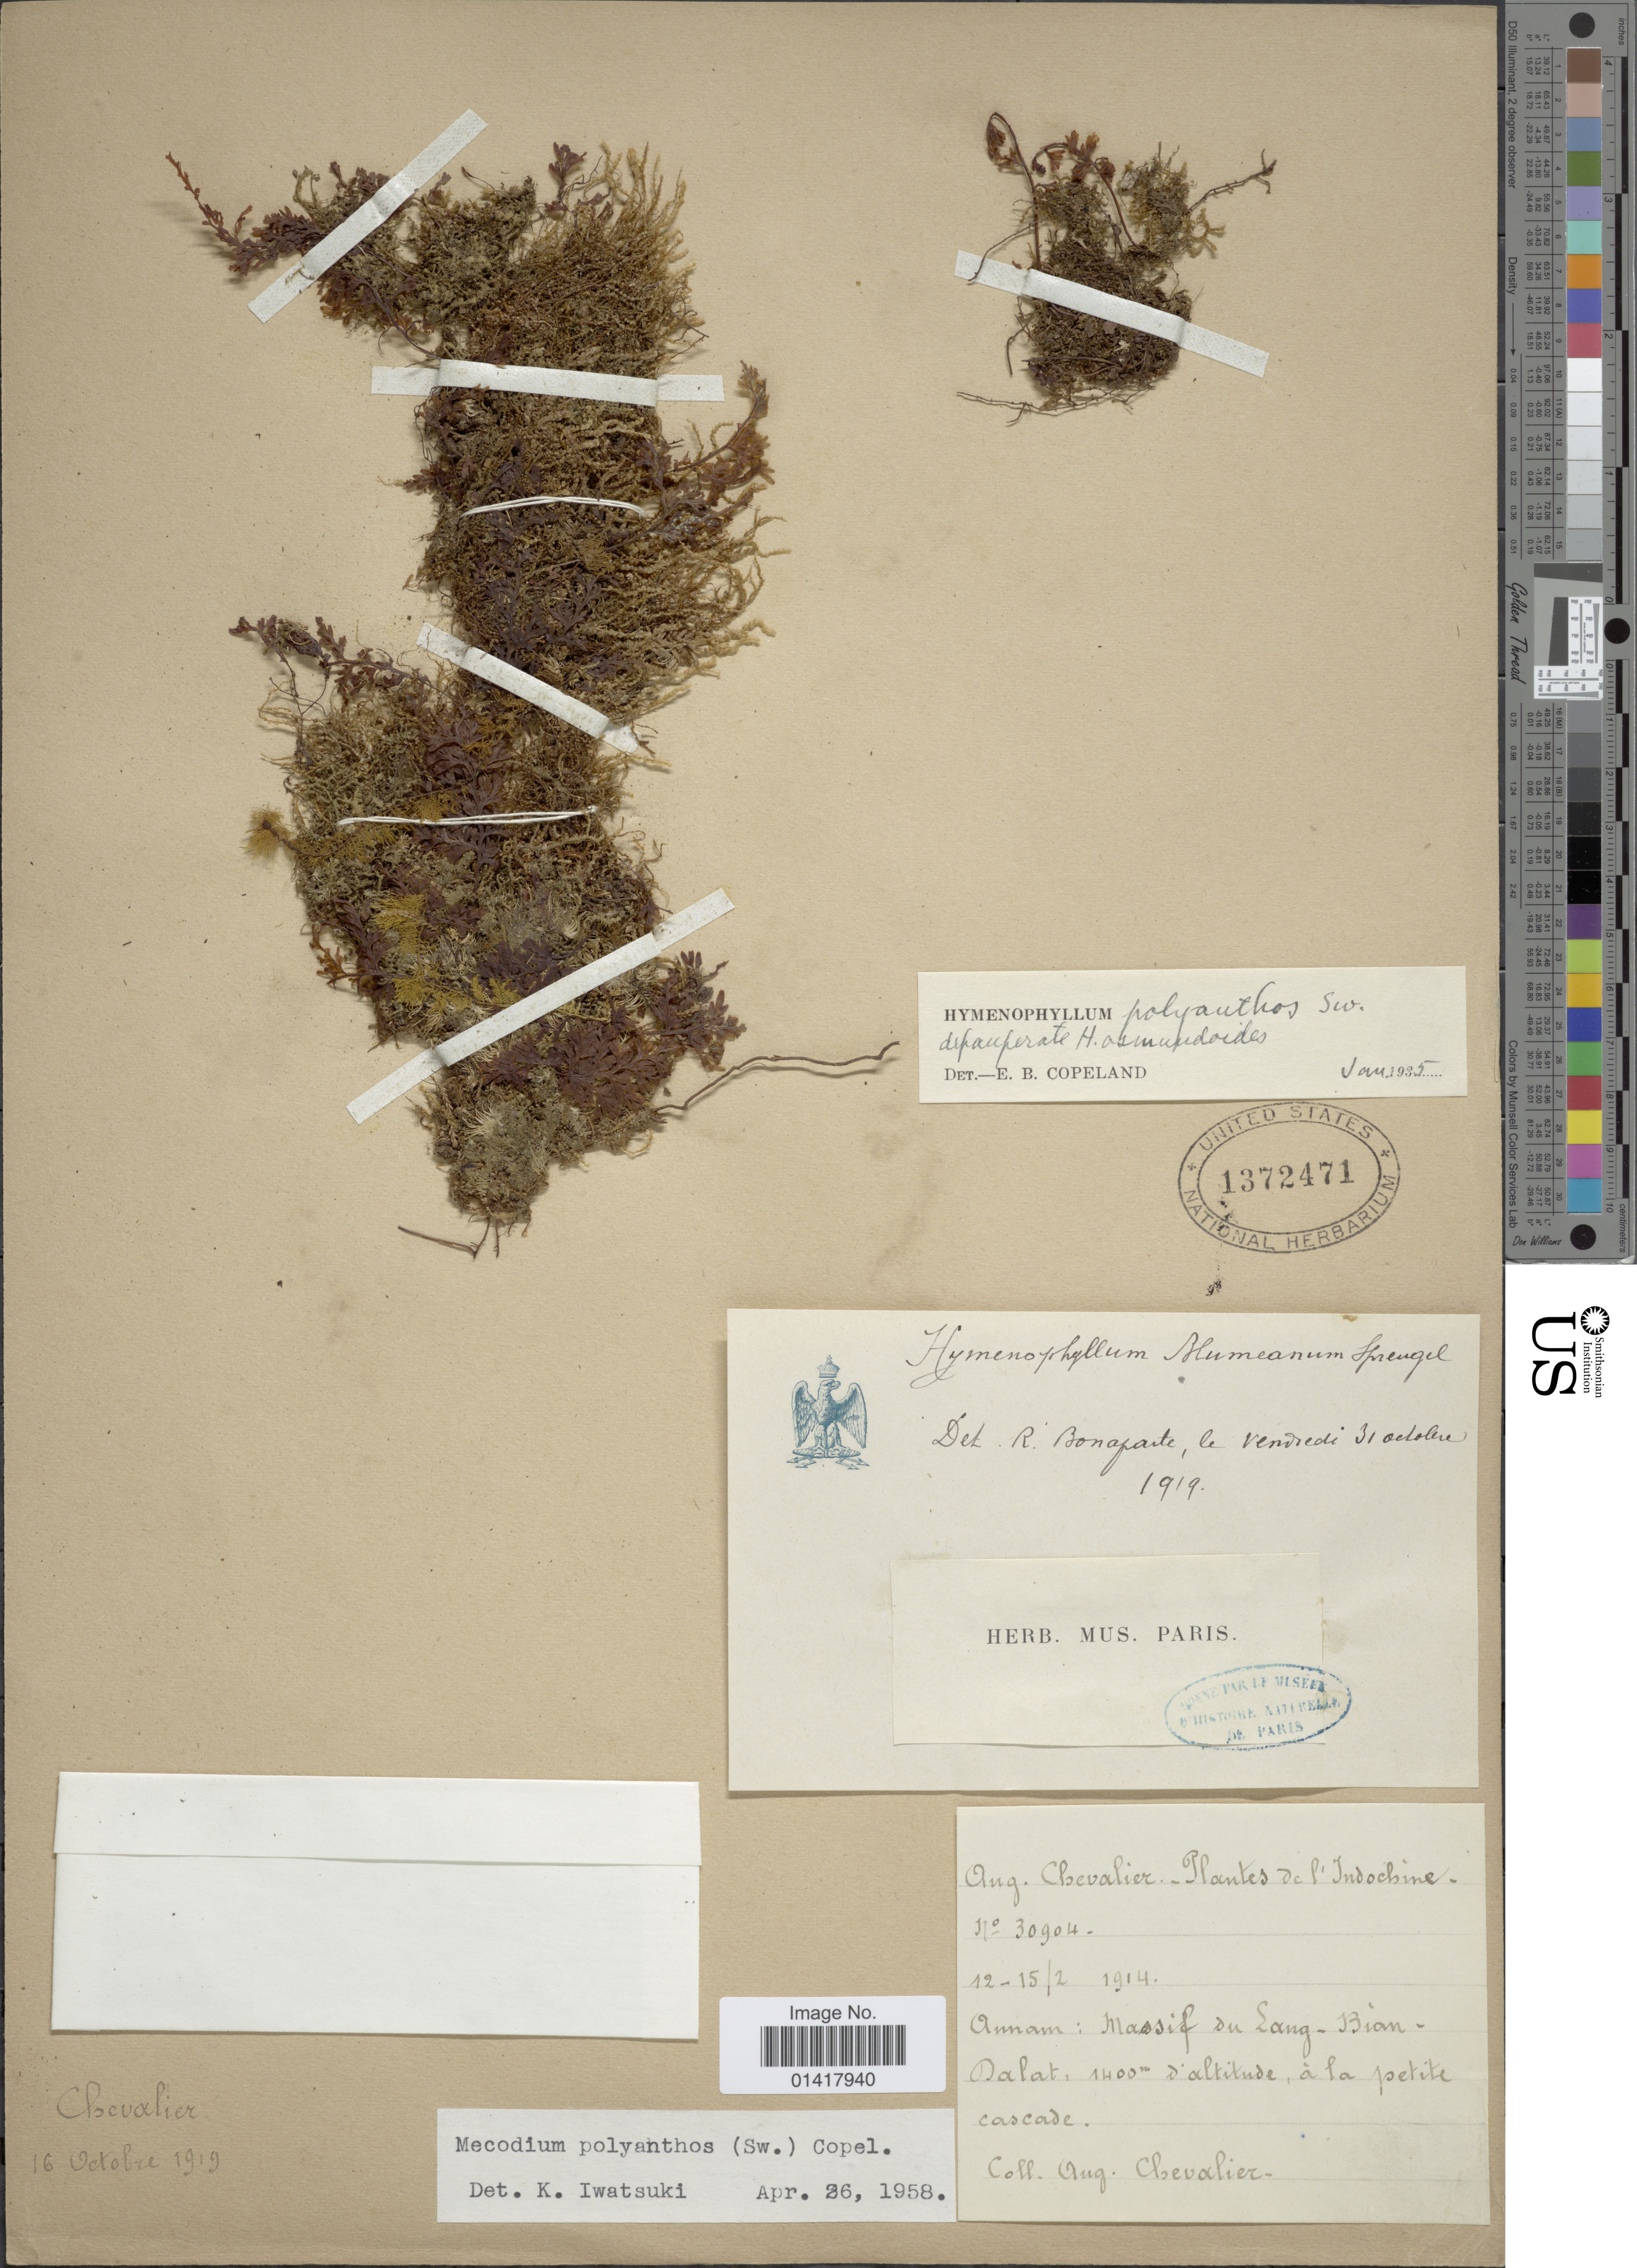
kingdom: Plantae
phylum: Tracheophyta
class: Polypodiopsida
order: Hymenophyllales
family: Hymenophyllaceae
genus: Hymenophyllum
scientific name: Hymenophyllum polyanthos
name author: (Sw.) Sw.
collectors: A. J. Chevalier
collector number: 30904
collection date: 1914-02-12/1914-02-15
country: Vietnam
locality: Annam: massif au Lang-Bian-dalat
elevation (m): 1400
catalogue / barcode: US 1372471